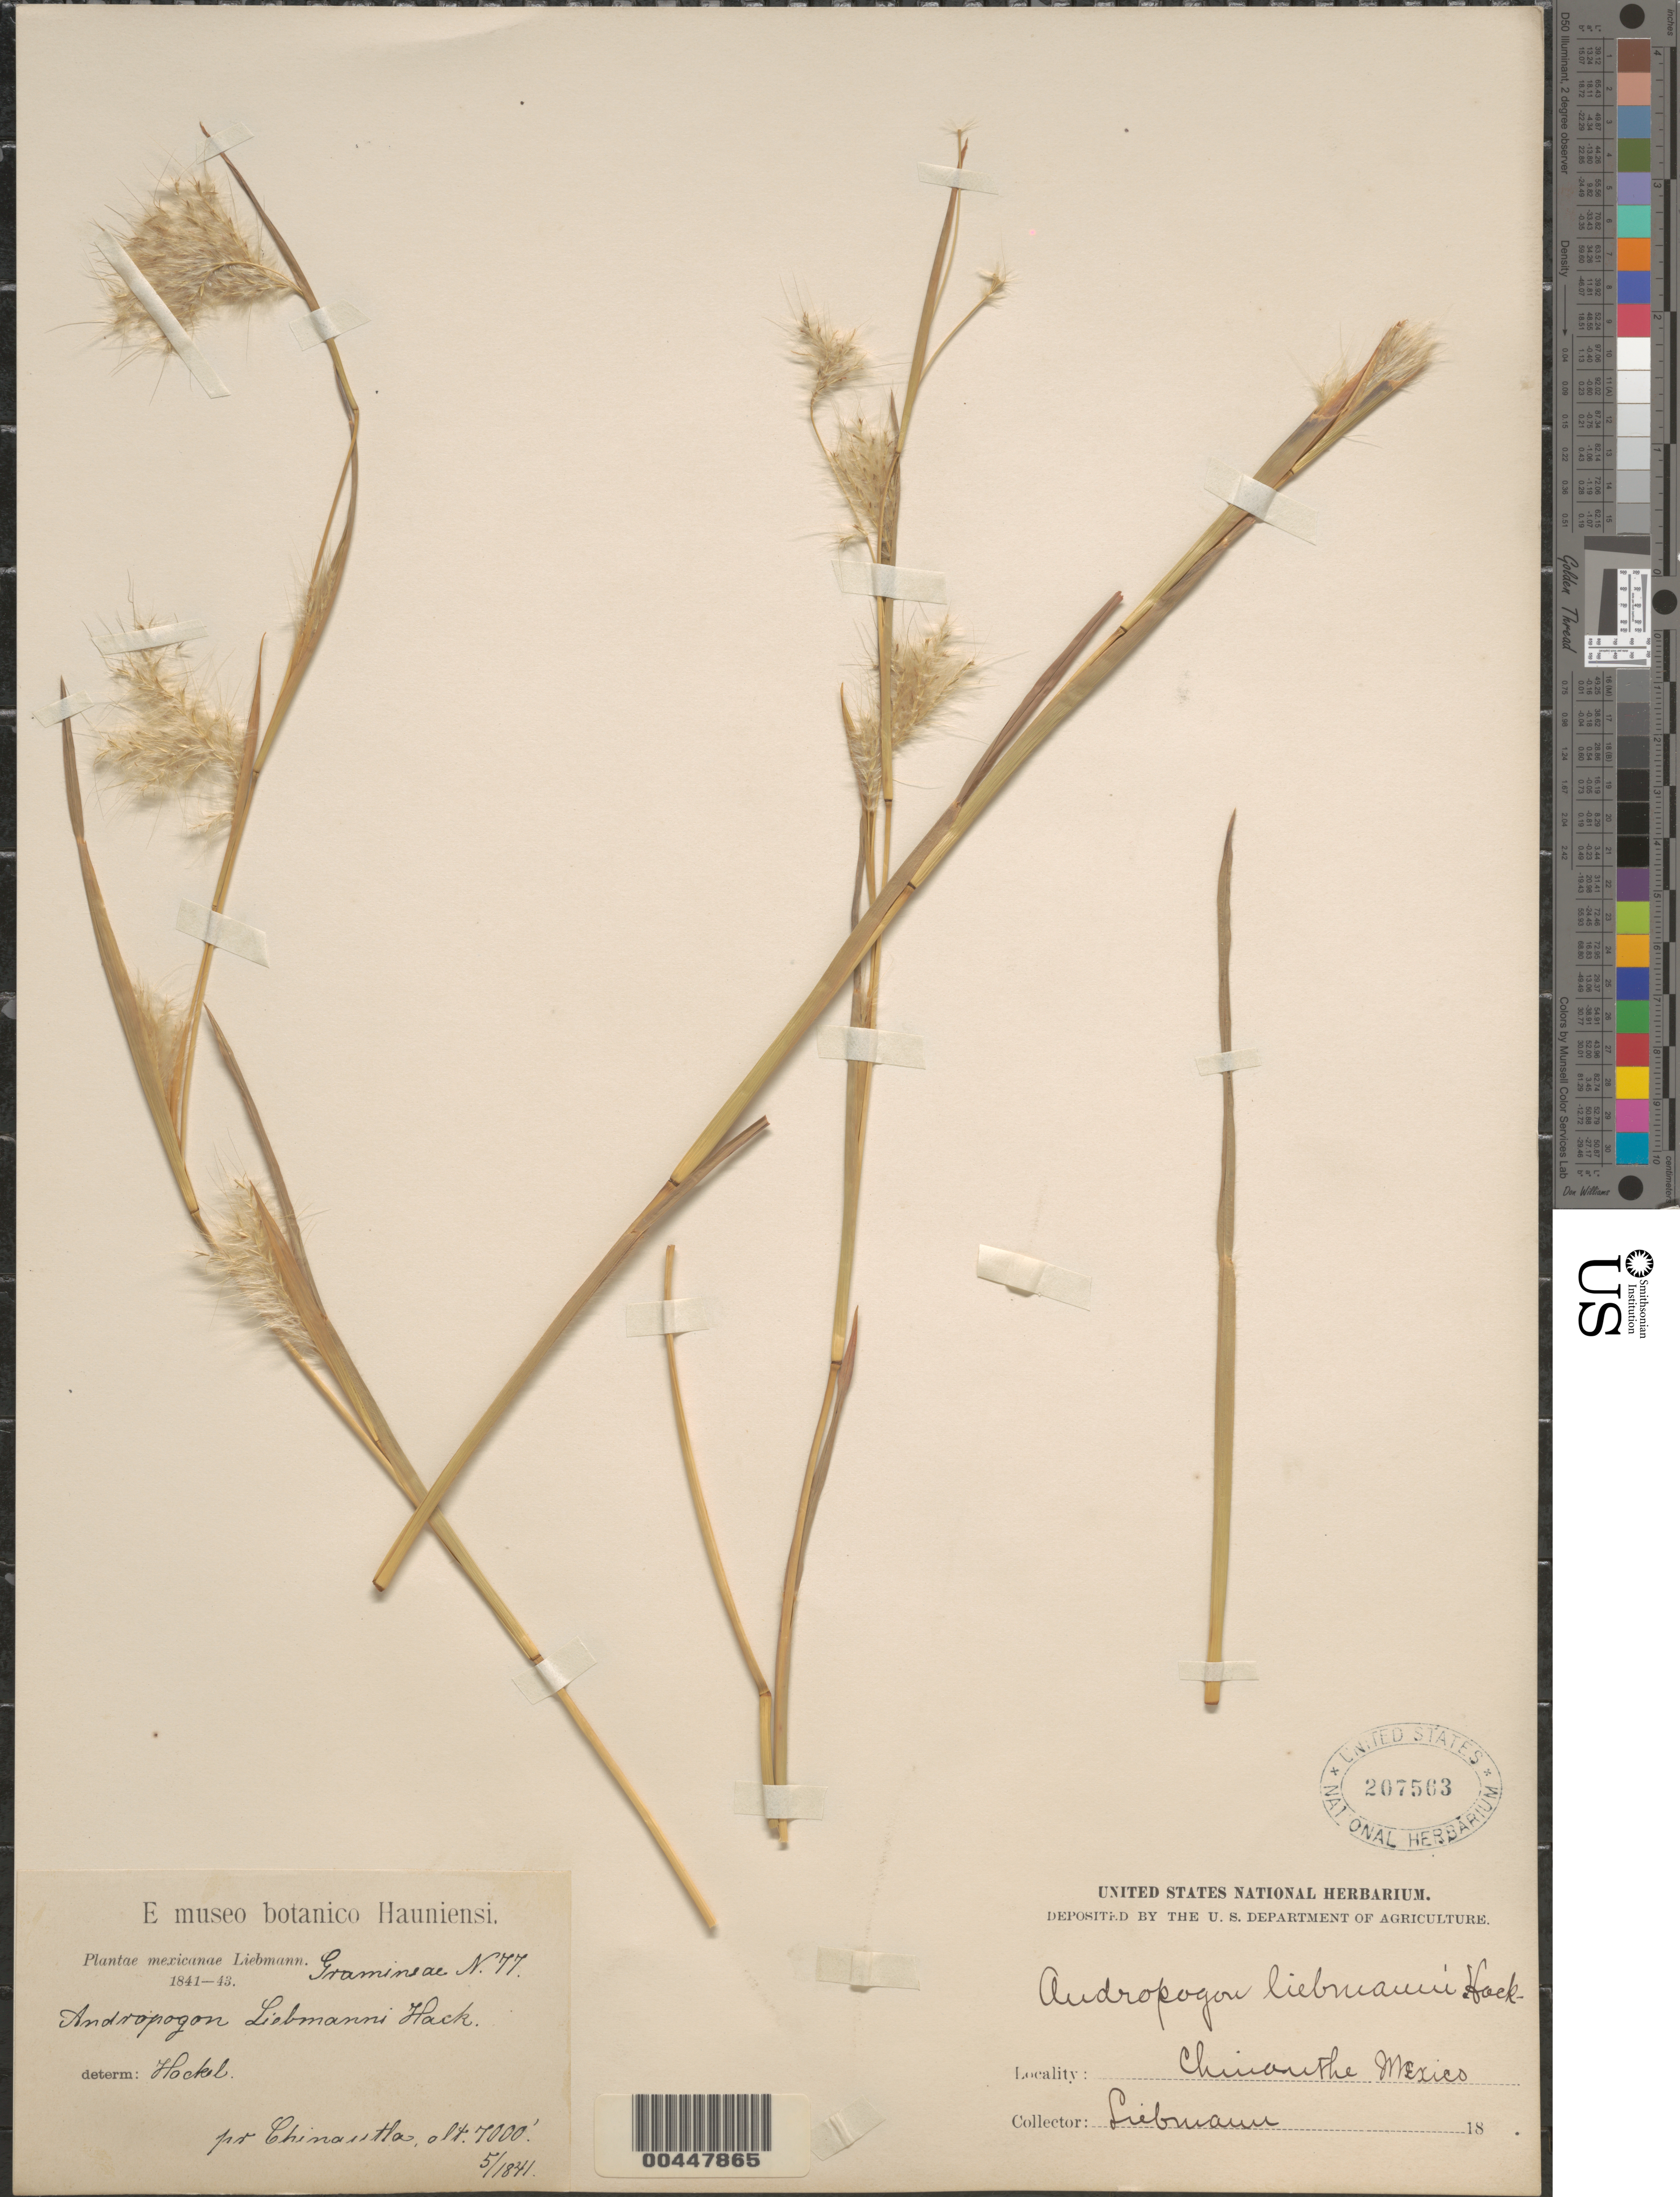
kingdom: Plantae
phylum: Tracheophyta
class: Liliopsida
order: Poales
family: Poaceae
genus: Andropogon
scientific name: Andropogon liebmannii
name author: Hack.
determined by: Hockel, --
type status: Isolectotype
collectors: F. M. Liebmann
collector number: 77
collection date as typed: May 1841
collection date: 1841-05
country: Mexico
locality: Chinautla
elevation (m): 2134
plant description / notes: Tropicos cites Liebmann 77 as the lectotype collection, designated by Campbell, J. Arnold Arbor. 64: 219 (1983). However, the protologue cites Liebmann 590 and Bourgeau 2376; no mention of 77. I checked the lectotypification and Campbell claims (a) “590” was not a collection number and (b) Liebmann 590 is original material that was seen by Hackel. However, I'm not sure the selection of that collection as lectotype is kosher, given that it wasn't cited in the protologue and that another collection that was, Bourgeau 2376, has at least one extant duplicate (he saw one at GH, rejecting it as not seen by Hackel; but the Code seems clear that cited collections have priority over uncited original material when it comes to selecting lectotypes). Probably more to the point, there is another sheet of Bourgeau 2376 at US that WAS seen and annotated by Hackel (but apparently not seen by Campbell), so that specimen should have priority as a lectotype.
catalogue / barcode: US 207563